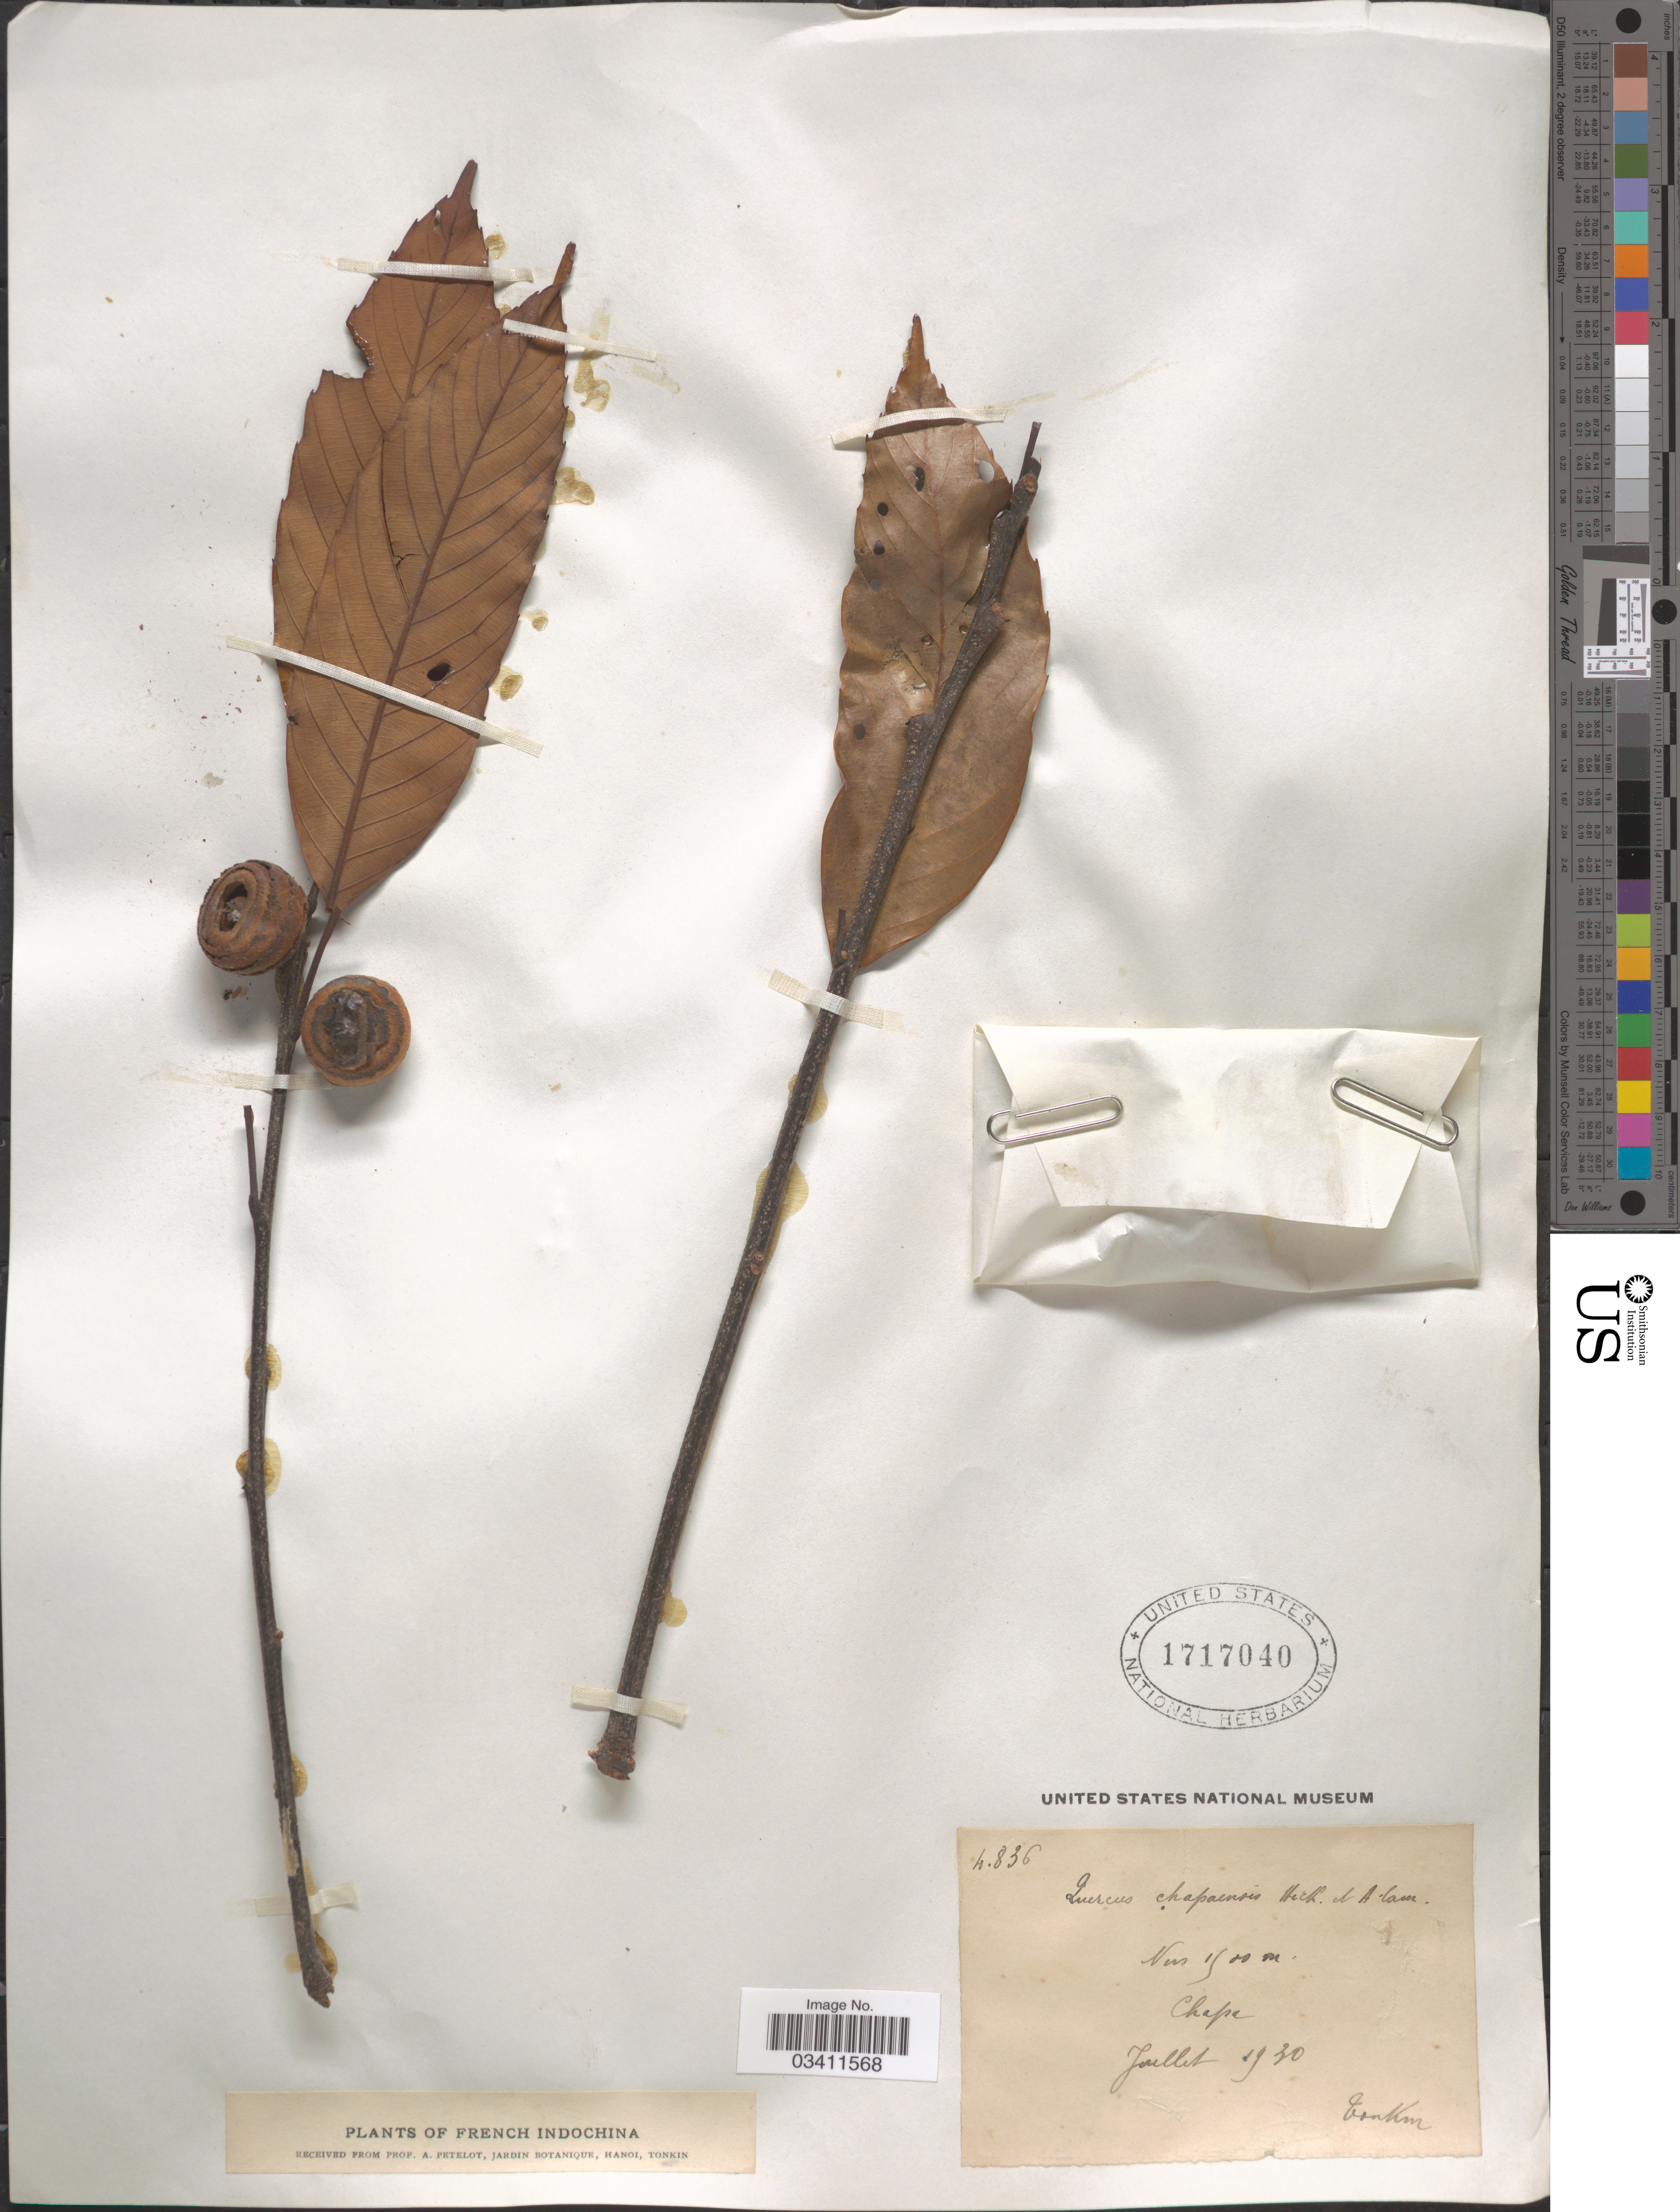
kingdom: Plantae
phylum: Tracheophyta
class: Magnoliopsida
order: Fagales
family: Fagaceae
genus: Quercus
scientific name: Quercus chapensis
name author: Hickel & A. Camus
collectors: P. A. Pételot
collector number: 4836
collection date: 1930-07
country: Vietnam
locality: French Indochina. Chapa.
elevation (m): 1500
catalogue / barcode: US 1717040